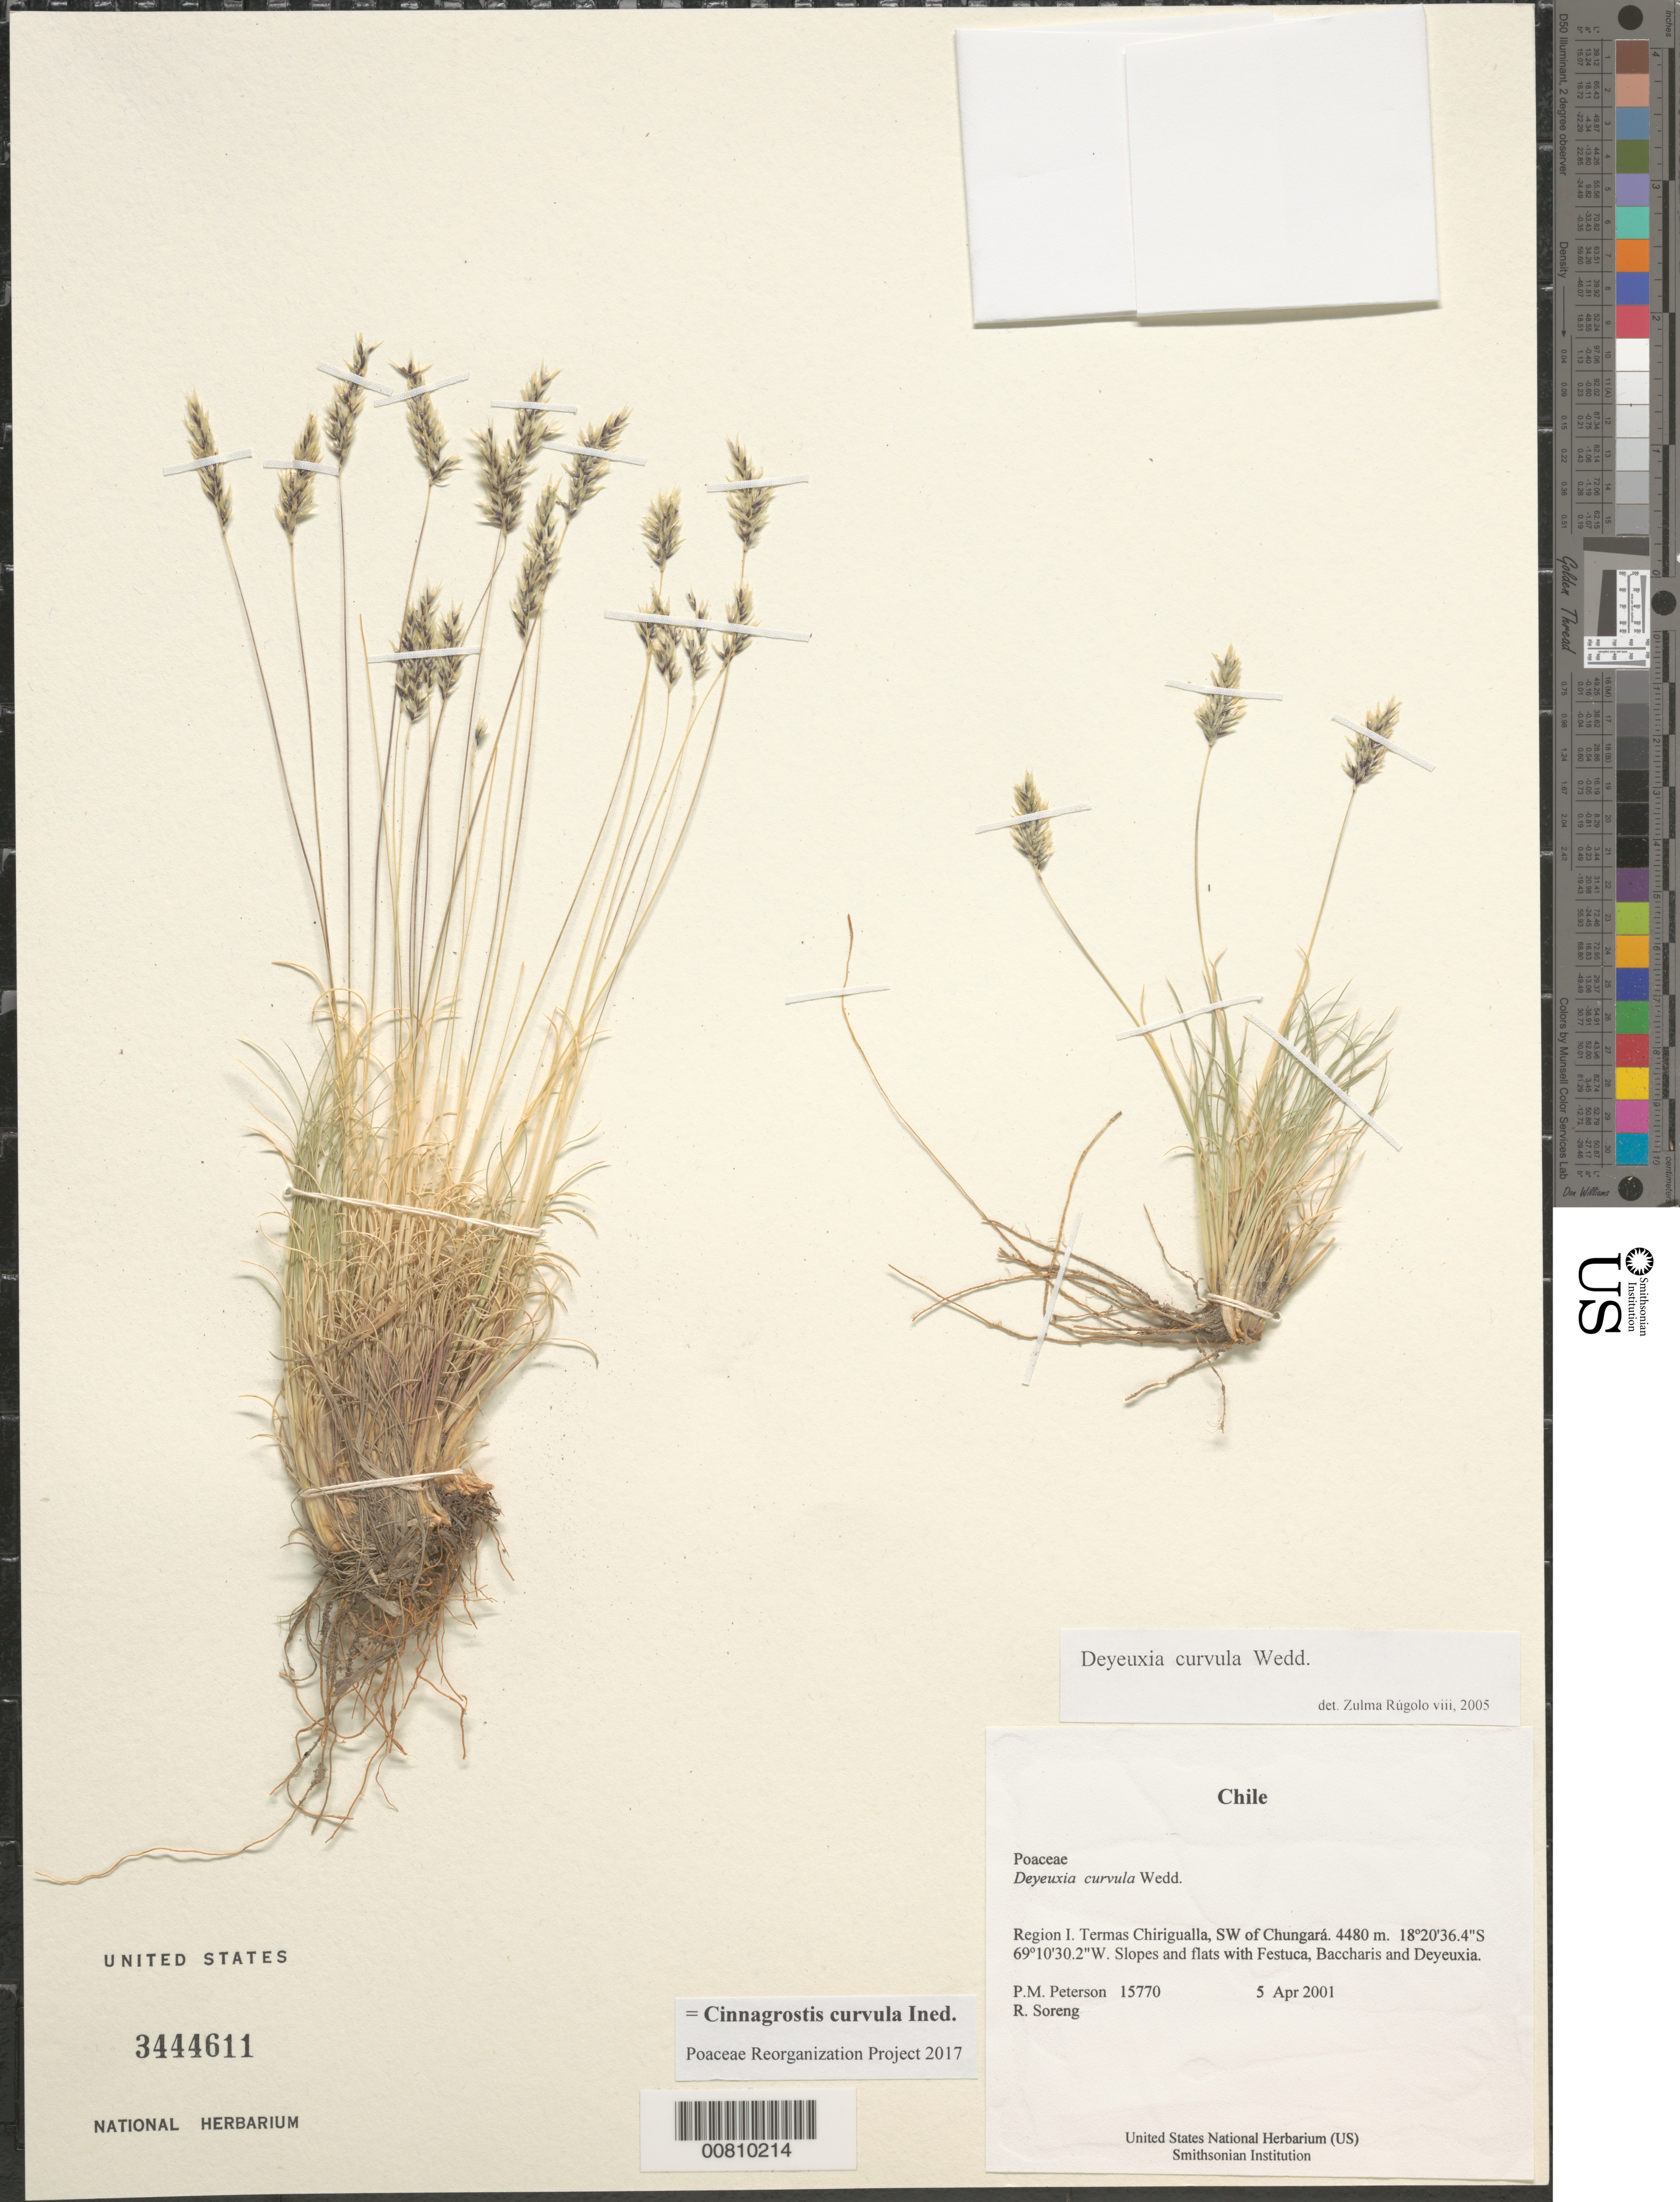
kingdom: Plantae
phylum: Tracheophyta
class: Liliopsida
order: Poales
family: Poaceae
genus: Calamagrostis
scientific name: Calamagrostis curvula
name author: (Wedd.) Pilg.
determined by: Rúgolo de Agrasar, Z. E.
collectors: P. M. Peterson & R. J. Soreng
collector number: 15770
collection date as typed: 05 Apr 2001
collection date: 2001-04-05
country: Chile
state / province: Tarapacá (I)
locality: Termas Chirigualla, SW of Chungará.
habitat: Slopes and flats with Festuca, Baccharis and Deyeuxia.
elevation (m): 4480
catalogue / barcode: US 3444611